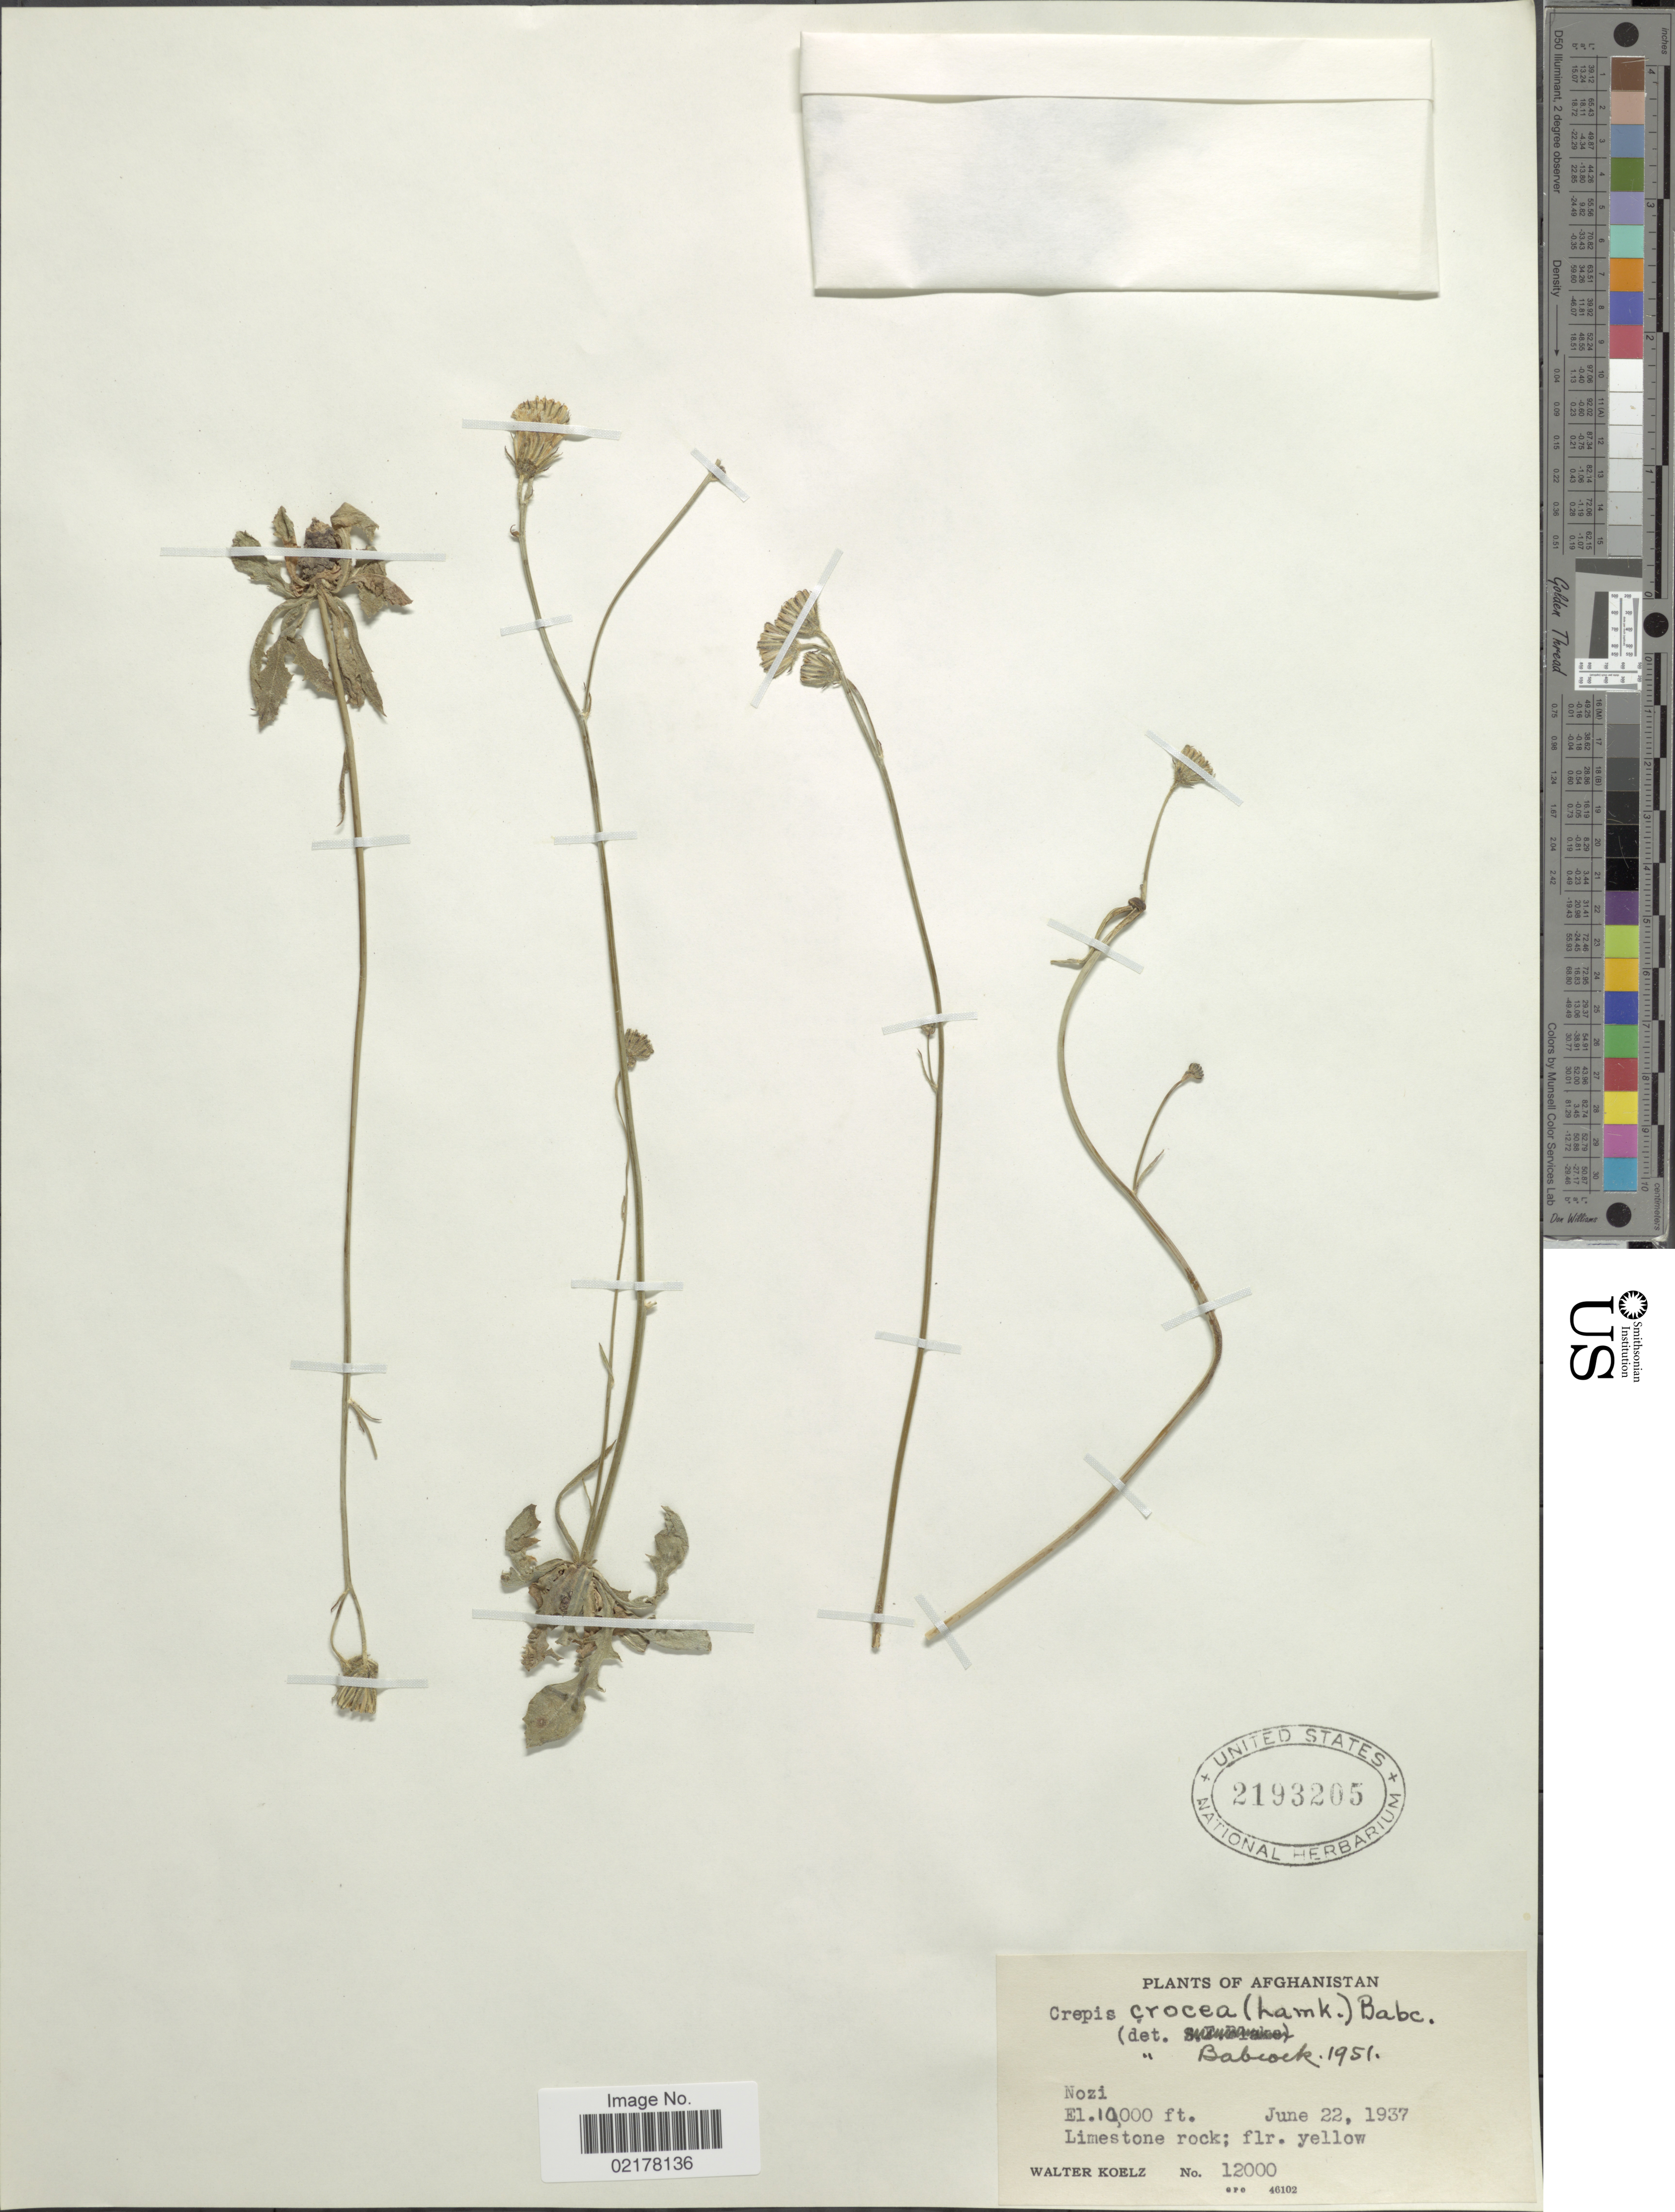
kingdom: Plantae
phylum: Tracheophyta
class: Magnoliopsida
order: Asterales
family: Asteraceae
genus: Crepis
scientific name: Crepis crocea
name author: (Lam.) Babc.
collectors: W. N. Koelz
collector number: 12000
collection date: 1937-06-22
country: Afghanistan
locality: Nozi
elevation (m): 3048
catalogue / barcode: US 2193205